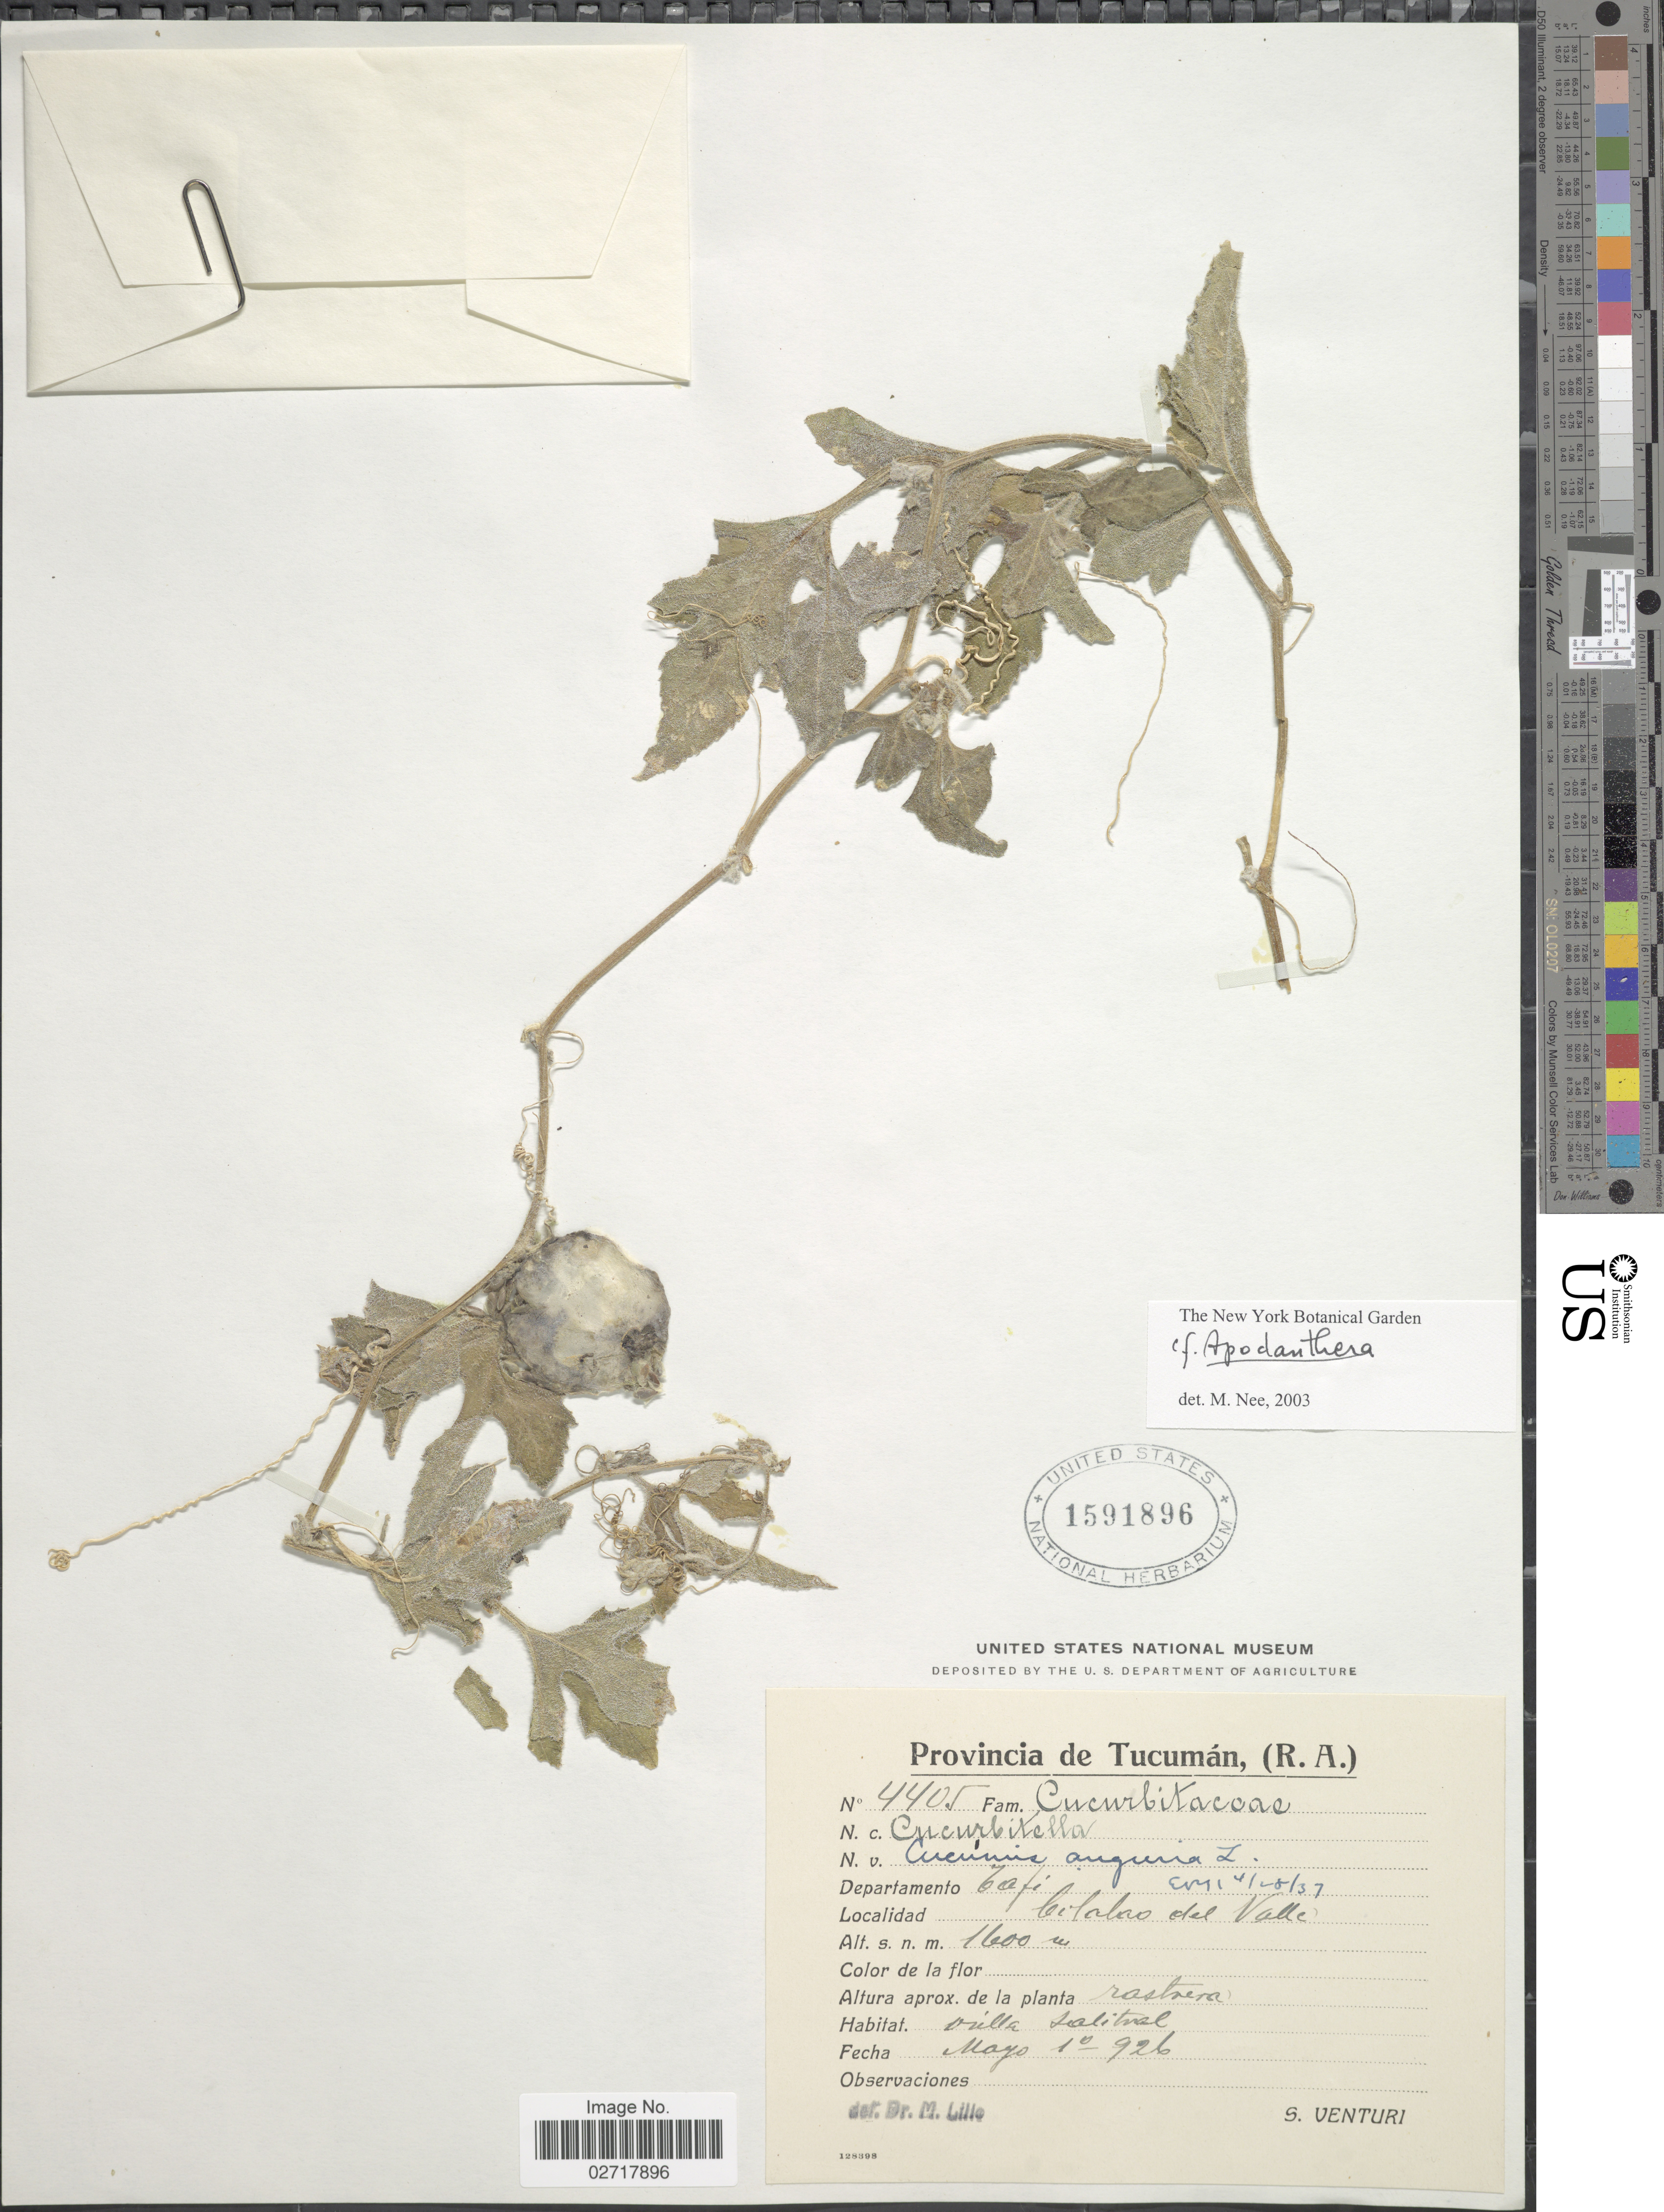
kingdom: Plantae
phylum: Tracheophyta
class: Magnoliopsida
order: Cucurbitales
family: Cucurbitaceae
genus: Apodanthera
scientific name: Apodanthera sp.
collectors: S. Venturi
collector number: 4405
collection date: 1926-05-10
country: Argentina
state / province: Tucuman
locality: Provincia de Tucuman, (R.A.), Departamento Tafi. Colalao del Valle.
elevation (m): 1600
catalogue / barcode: US 1591896